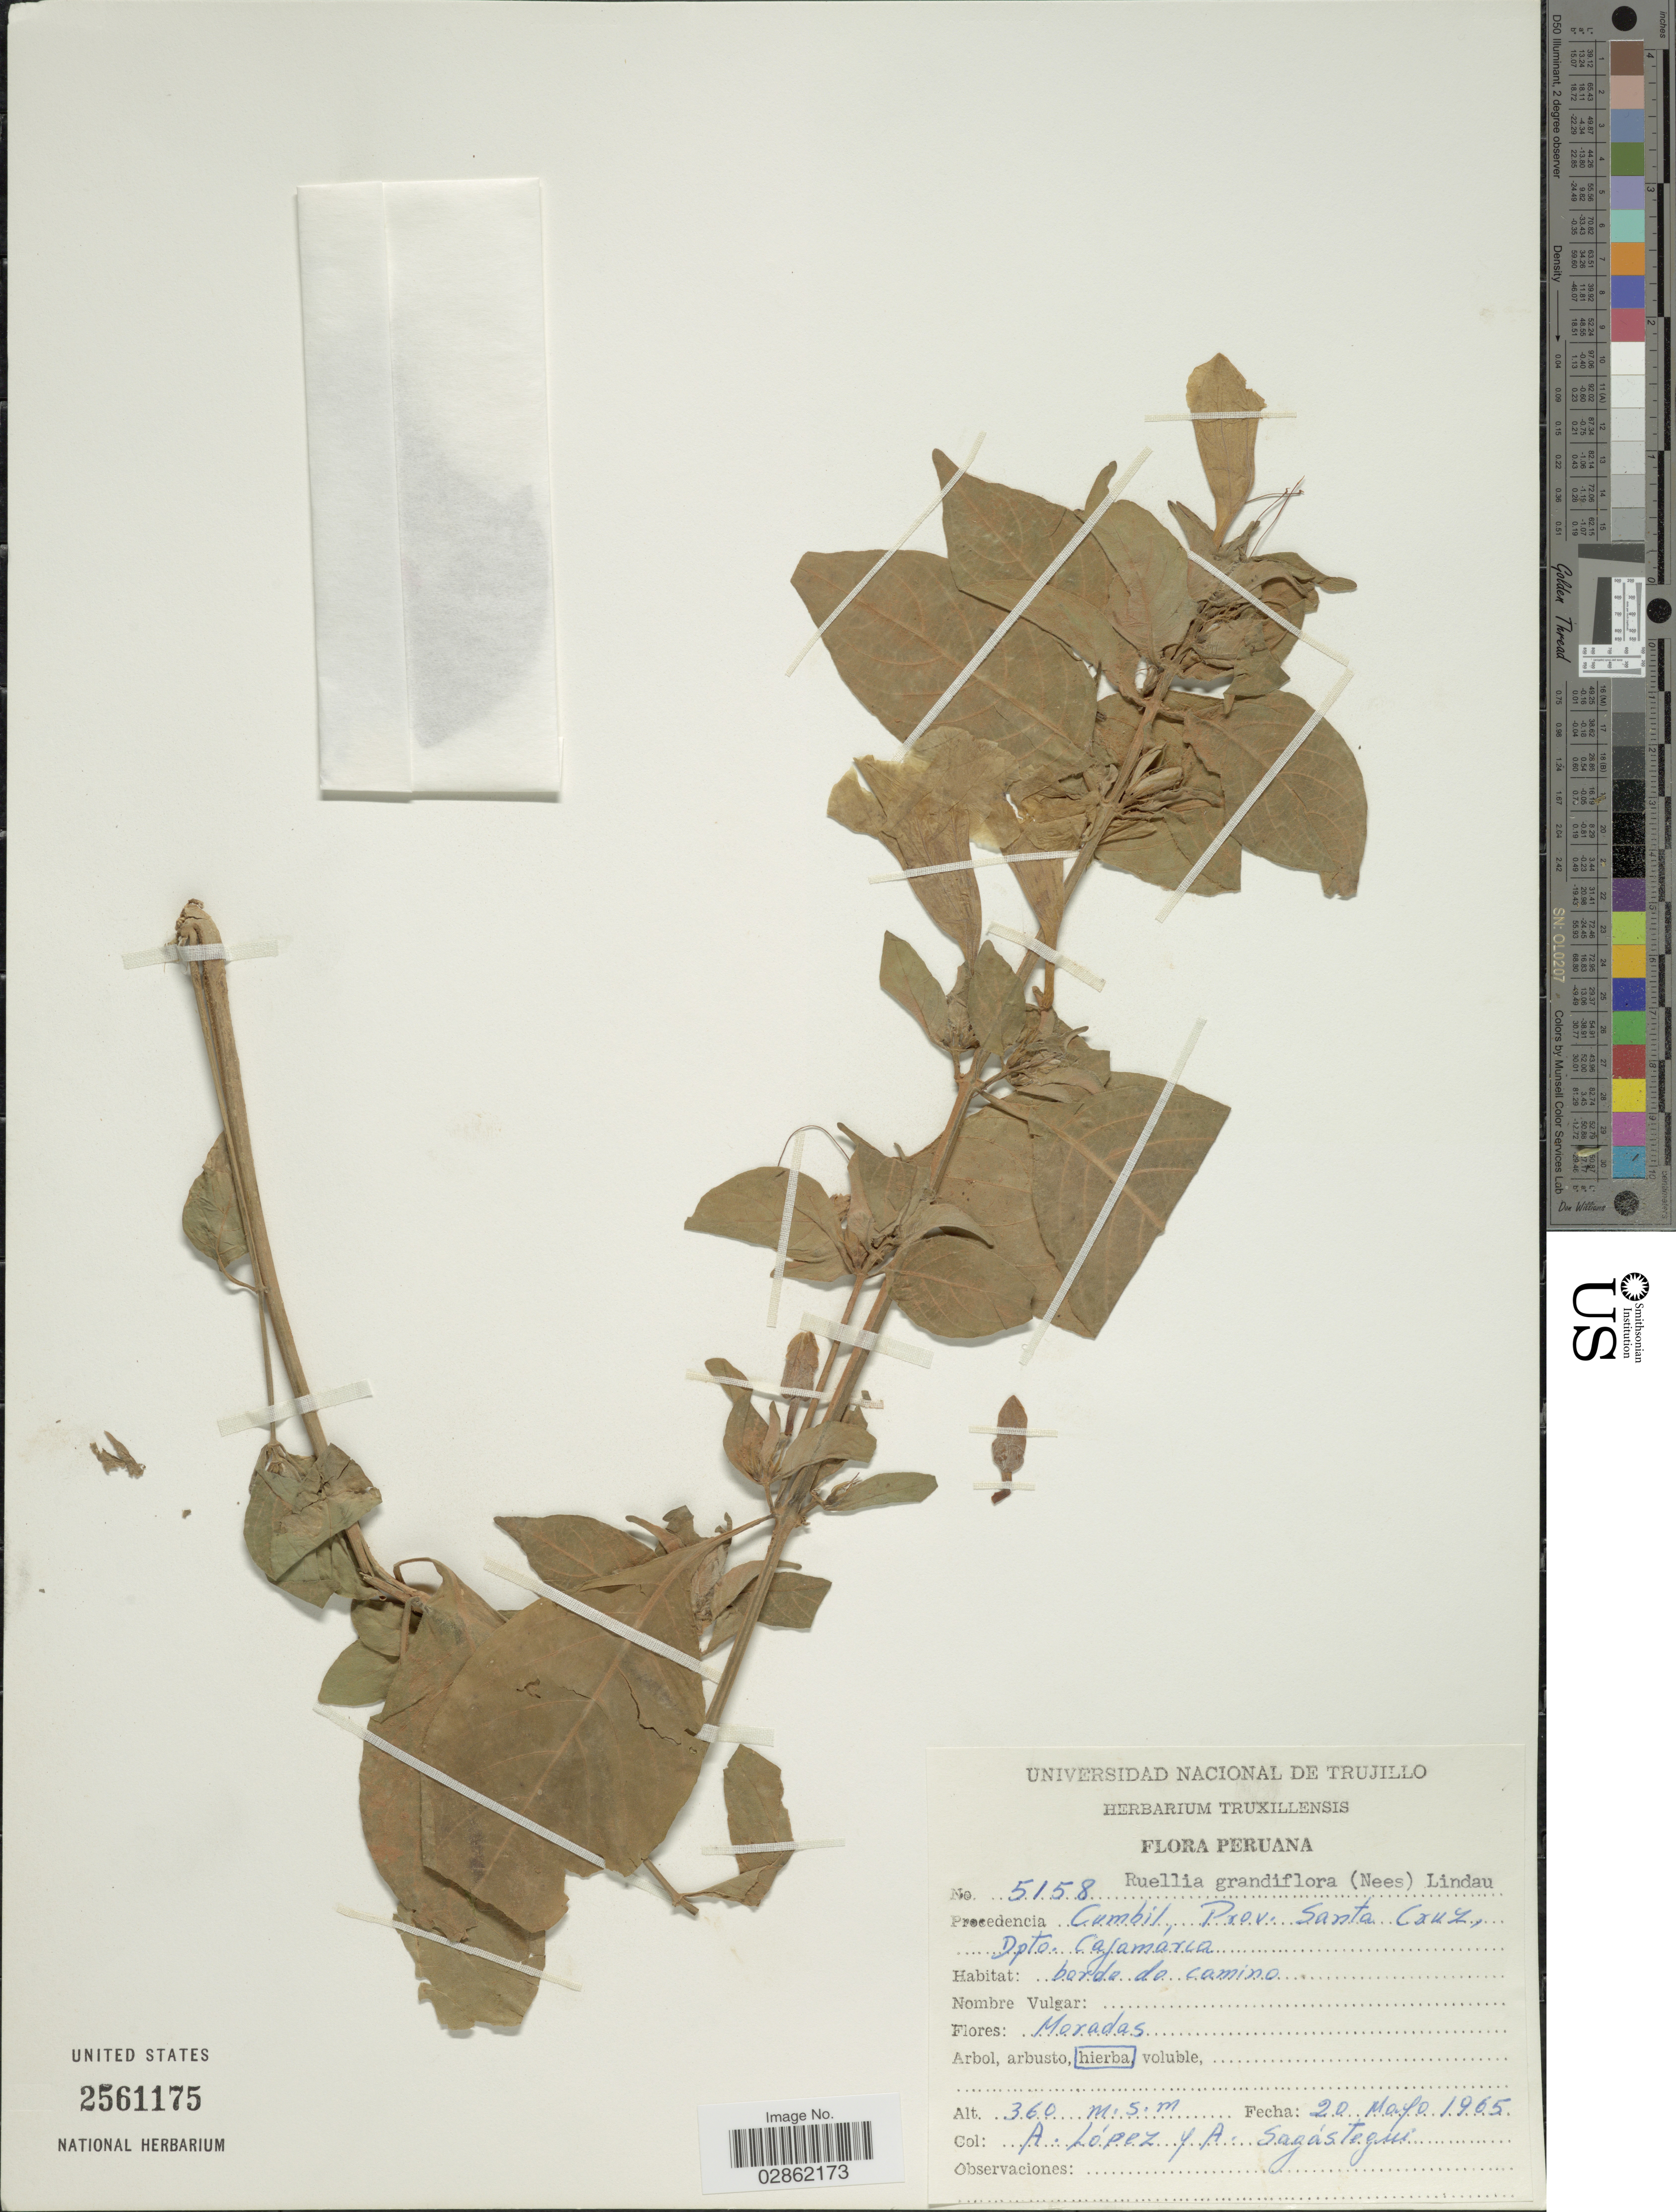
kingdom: Plantae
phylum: Tracheophyta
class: Magnoliopsida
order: Lamiales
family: Acanthaceae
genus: Ruellia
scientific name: Ruellia spectabilis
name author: (Hook.) G. Nicholson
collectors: A. López & A. Sagastegui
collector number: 5158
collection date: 1965-05-20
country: Peru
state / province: Cajamarca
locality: Procedencia Cumbil, Prov. Santa Cruz, Dpto. Cajamarca.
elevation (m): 360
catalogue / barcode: US 2561175